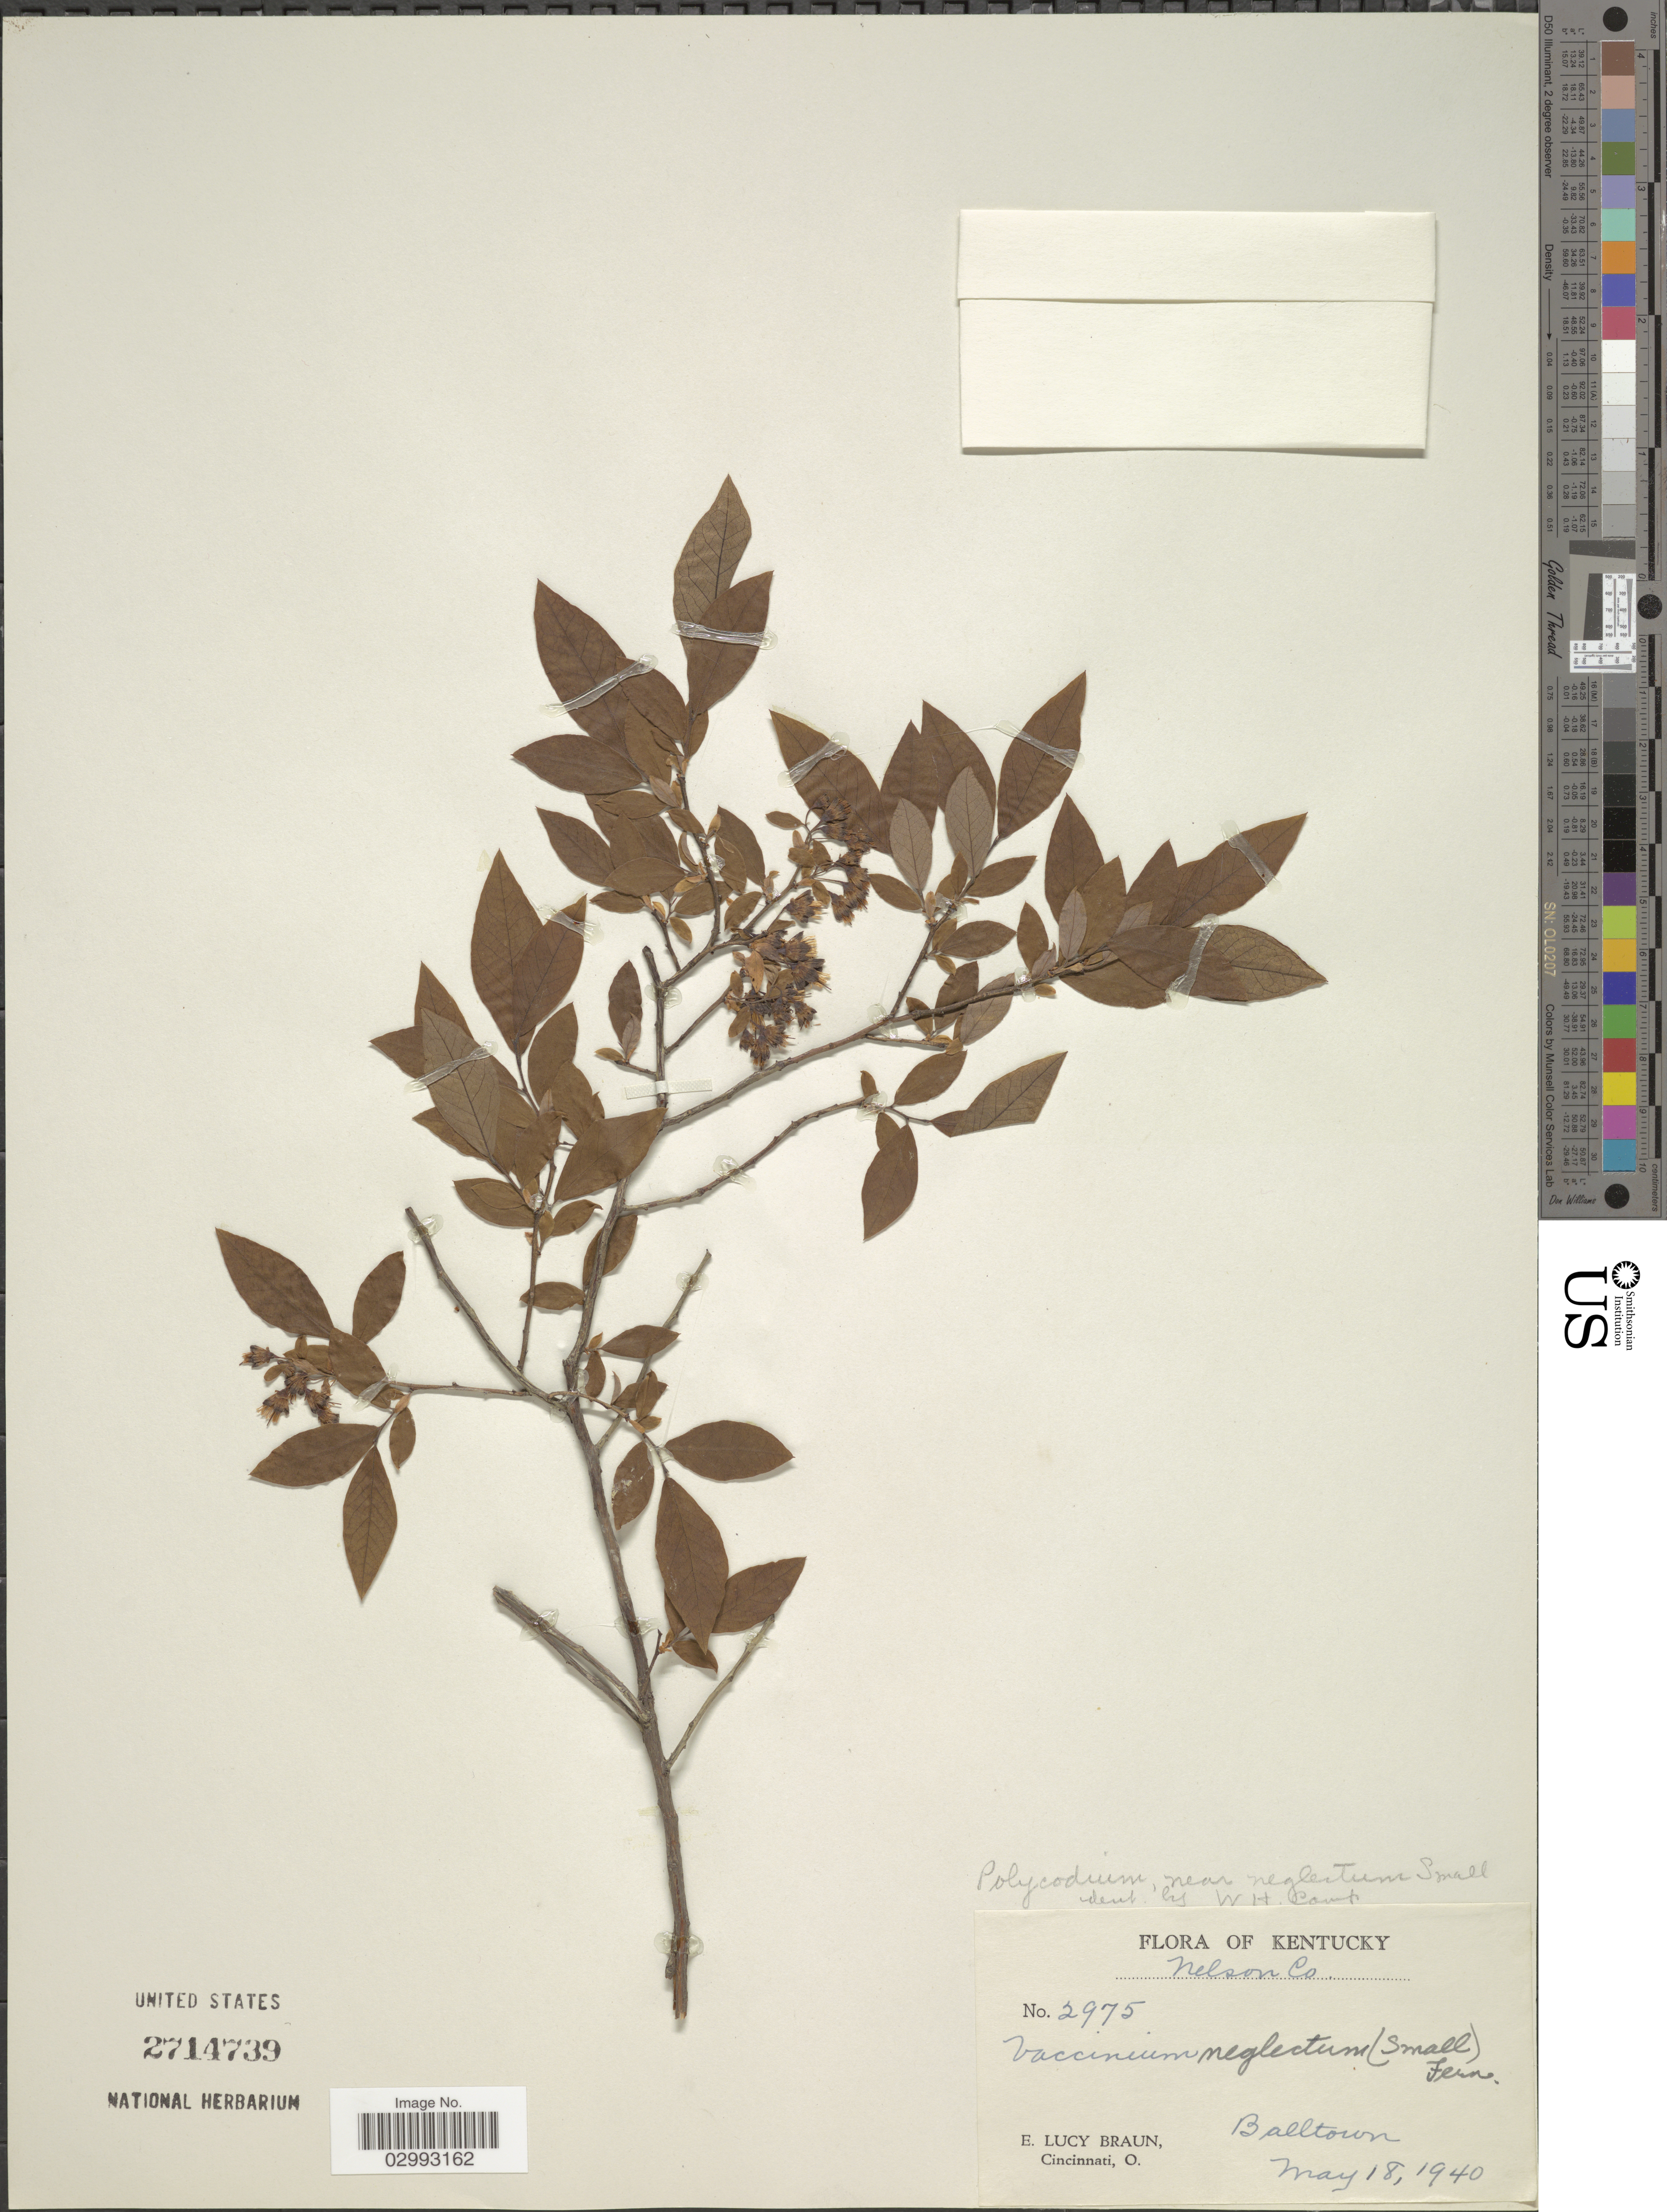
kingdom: Plantae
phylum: Tracheophyta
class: Magnoliopsida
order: Ericales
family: Ericaceae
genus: Polycodium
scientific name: Polycodium neglectum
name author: Small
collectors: E. L. Braun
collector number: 2975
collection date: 1940-05-18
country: United States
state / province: Kentucky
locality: Nelson Co. Balltown.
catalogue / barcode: US 2714739